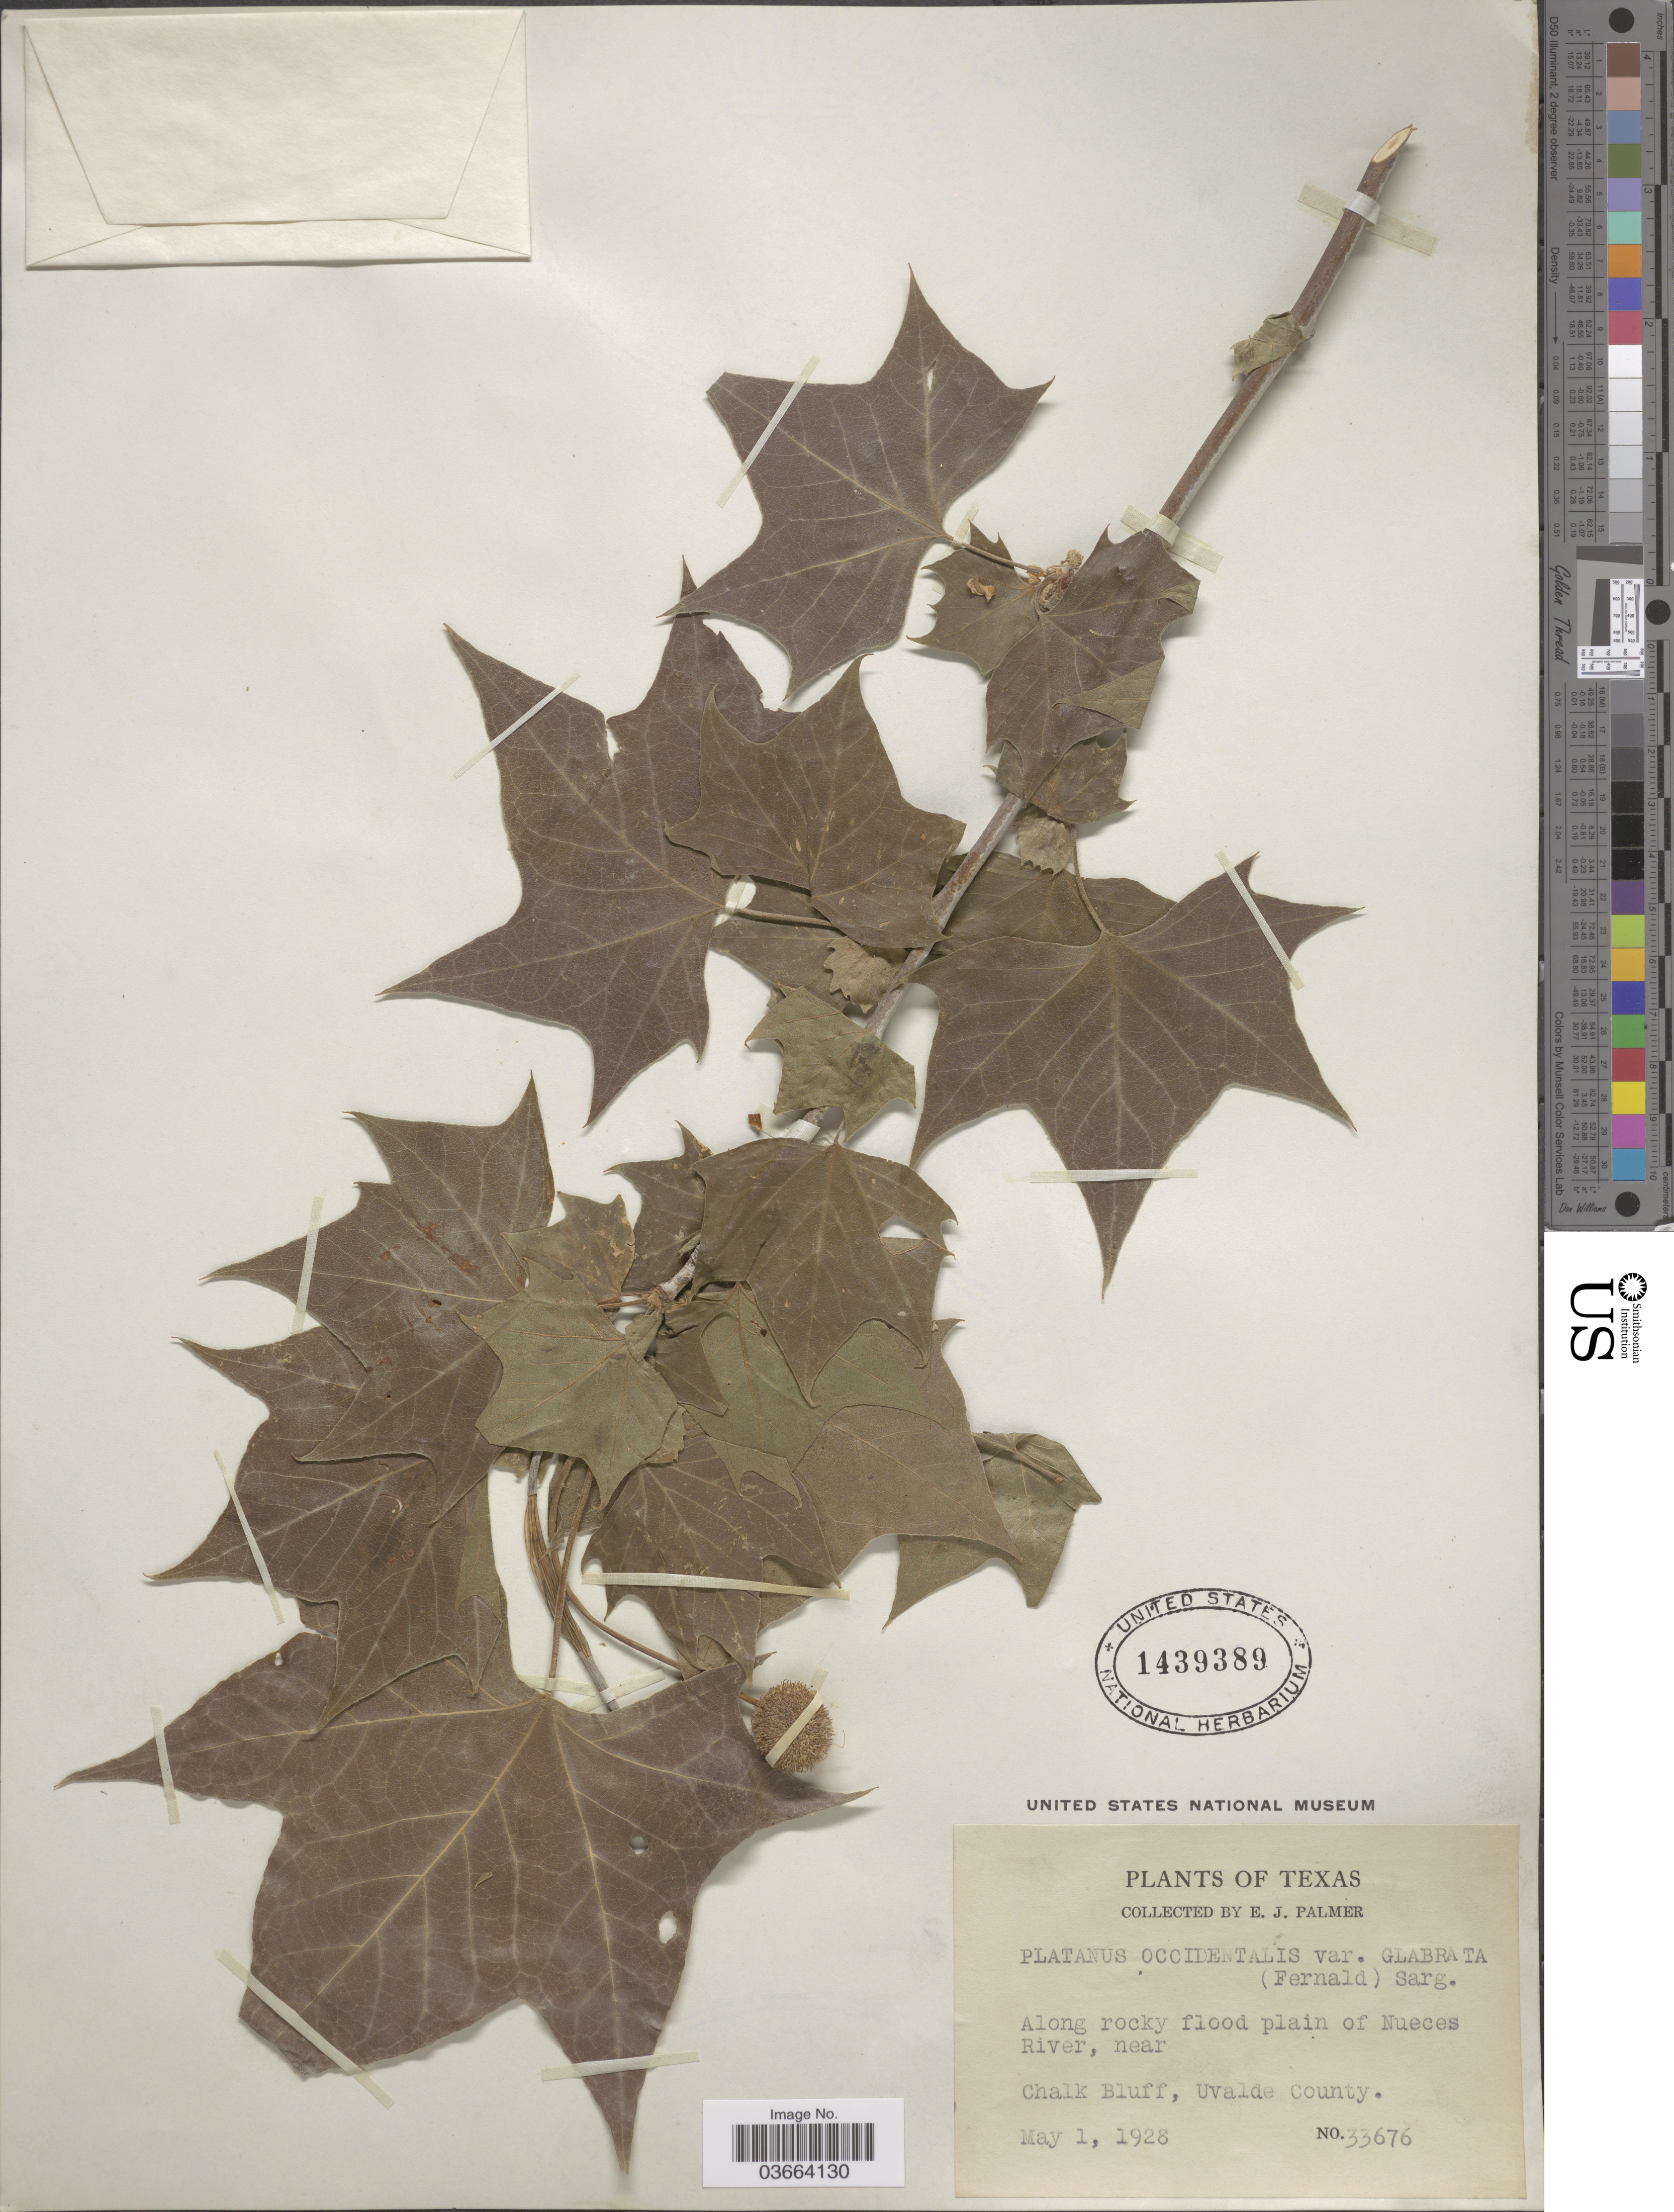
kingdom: Plantae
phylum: Tracheophyta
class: Magnoliopsida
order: Proteales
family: Platanaceae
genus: Platanus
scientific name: Platanus occidentalis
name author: L.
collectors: E. J. Palmer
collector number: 33676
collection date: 1928-05-01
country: United States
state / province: Texas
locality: Along rocky flood plain of Nueces River, near Chalk Bluff, Uvalde County.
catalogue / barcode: US 1439389